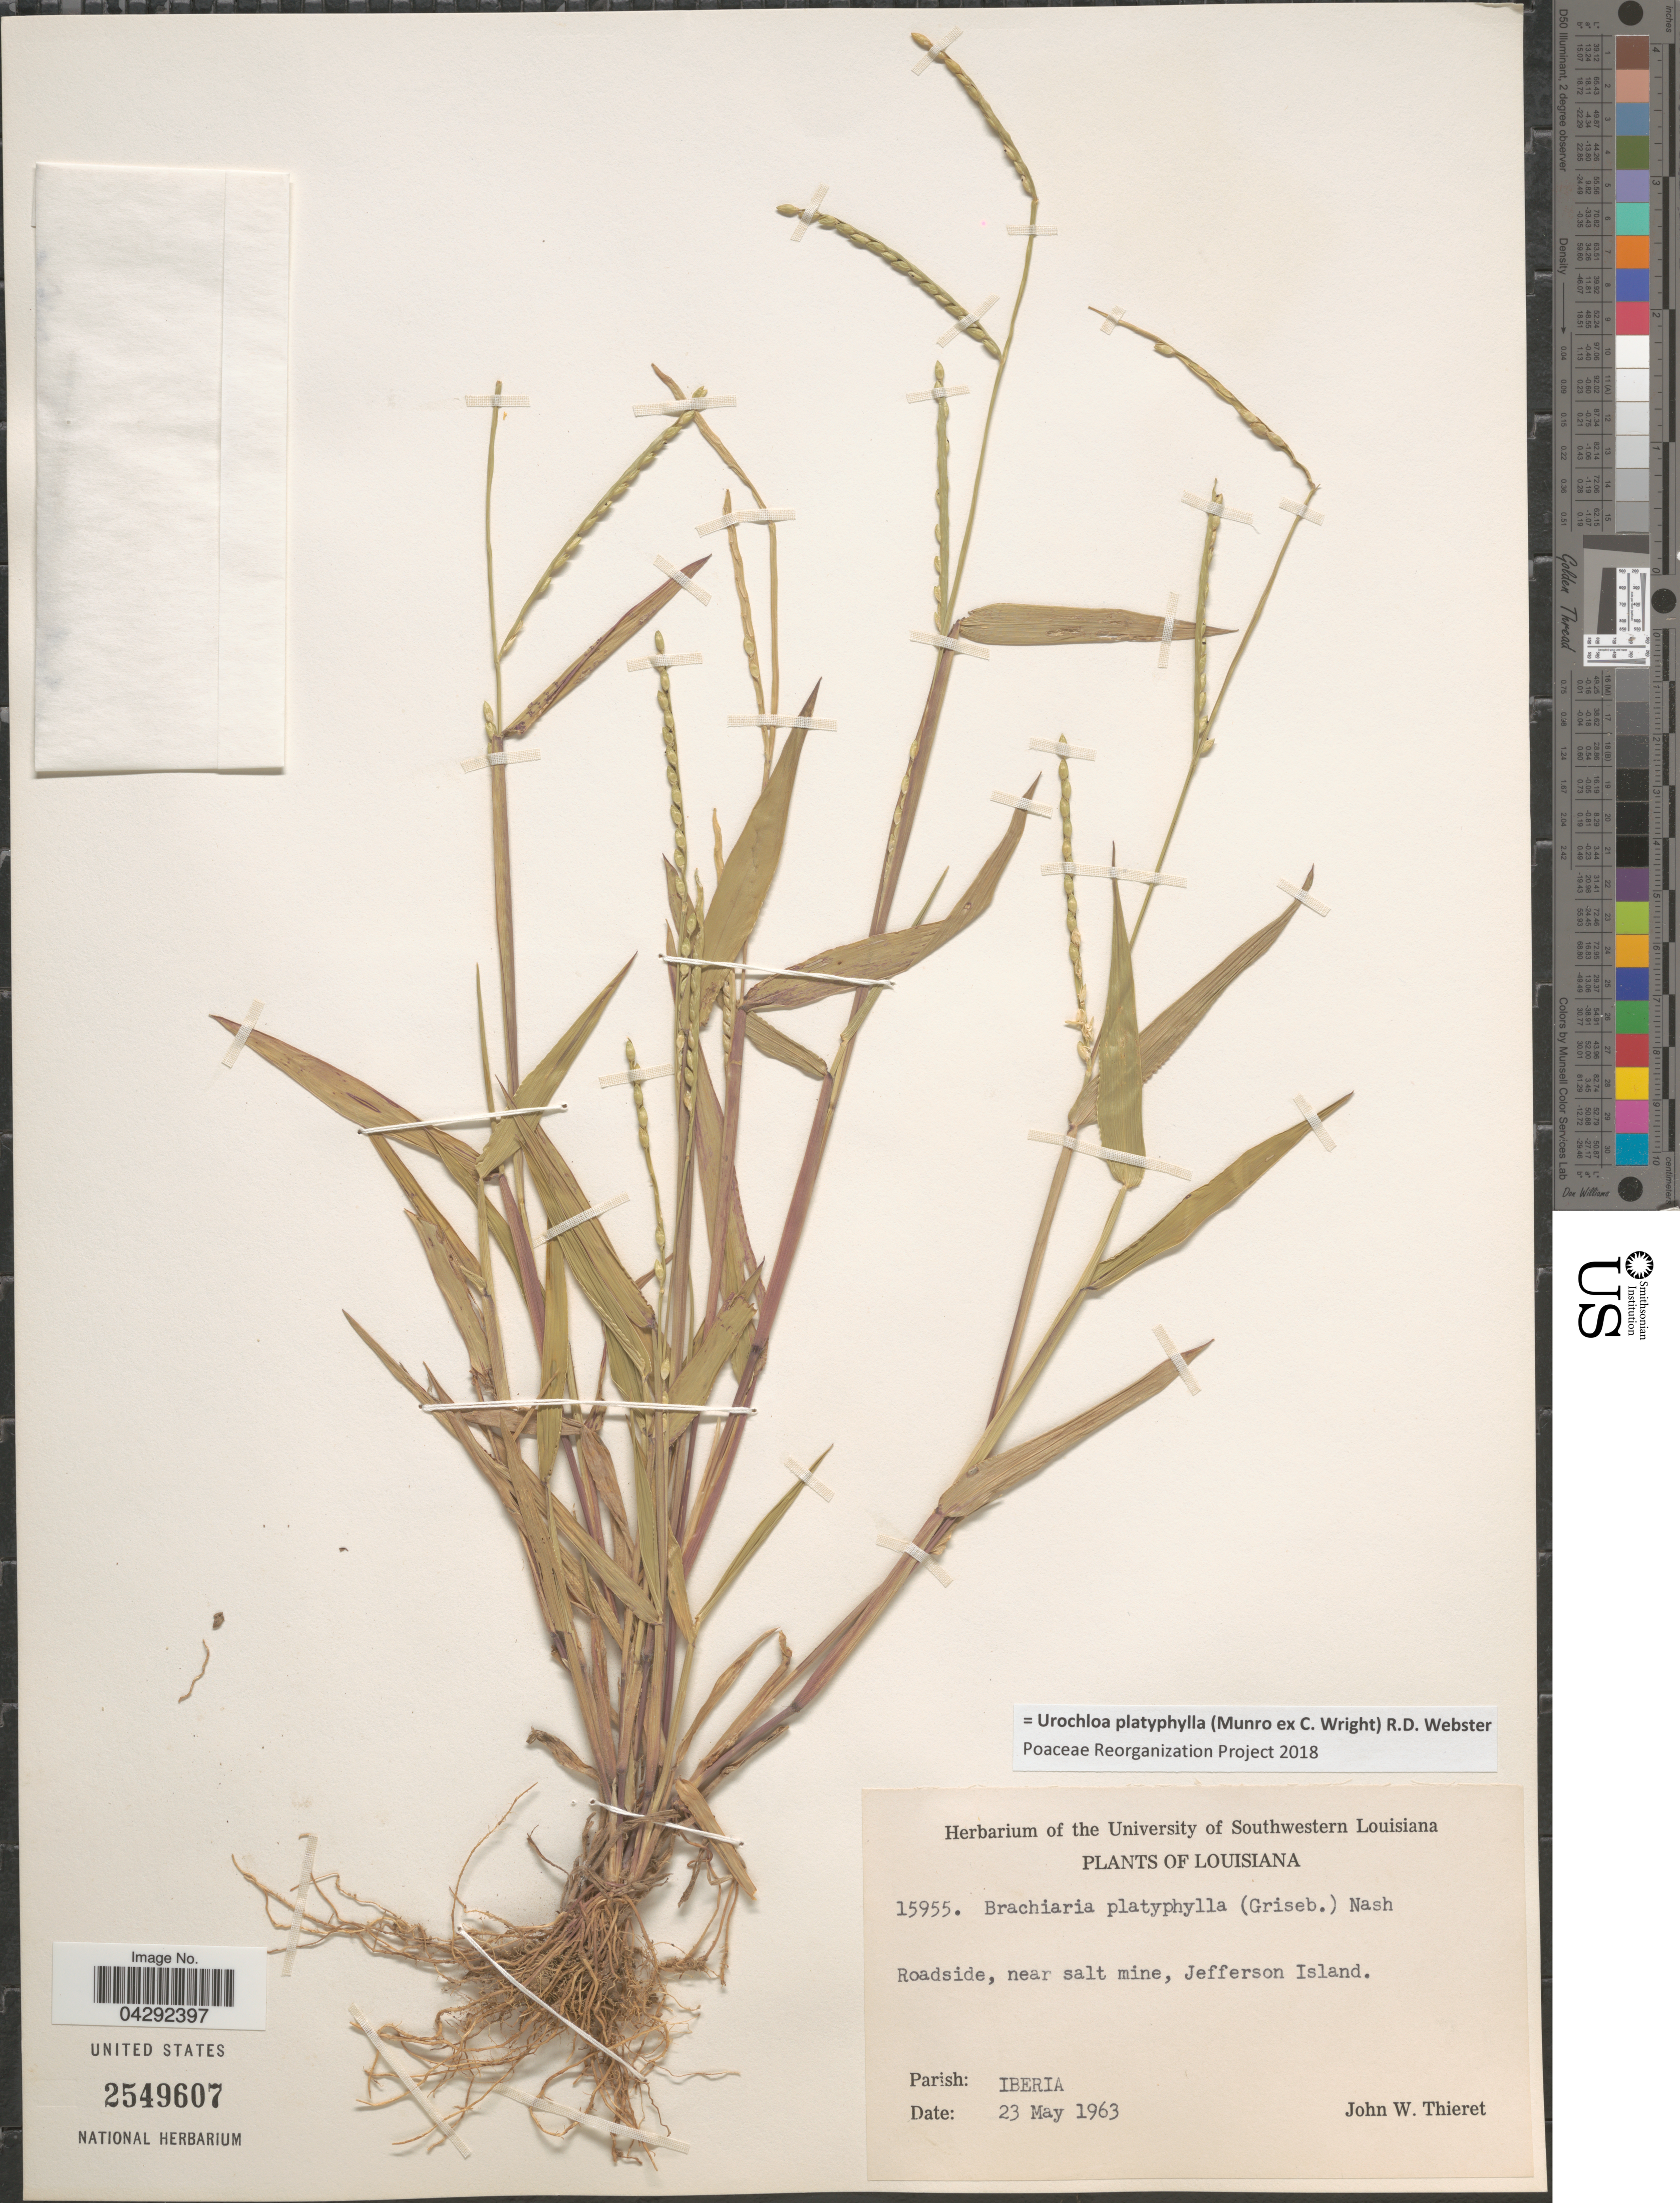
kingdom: Plantae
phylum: Tracheophyta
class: Liliopsida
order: Poales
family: Poaceae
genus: Urochloa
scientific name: Urochloa platyphylla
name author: (Munro ex C. Wright) R.D. Webster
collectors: J. W. Thieret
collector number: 15955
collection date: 1963-05-23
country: United States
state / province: Louisiana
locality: Roadside, near salt mine, Jefferson Island. Parish: Iberia.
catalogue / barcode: US 2549607